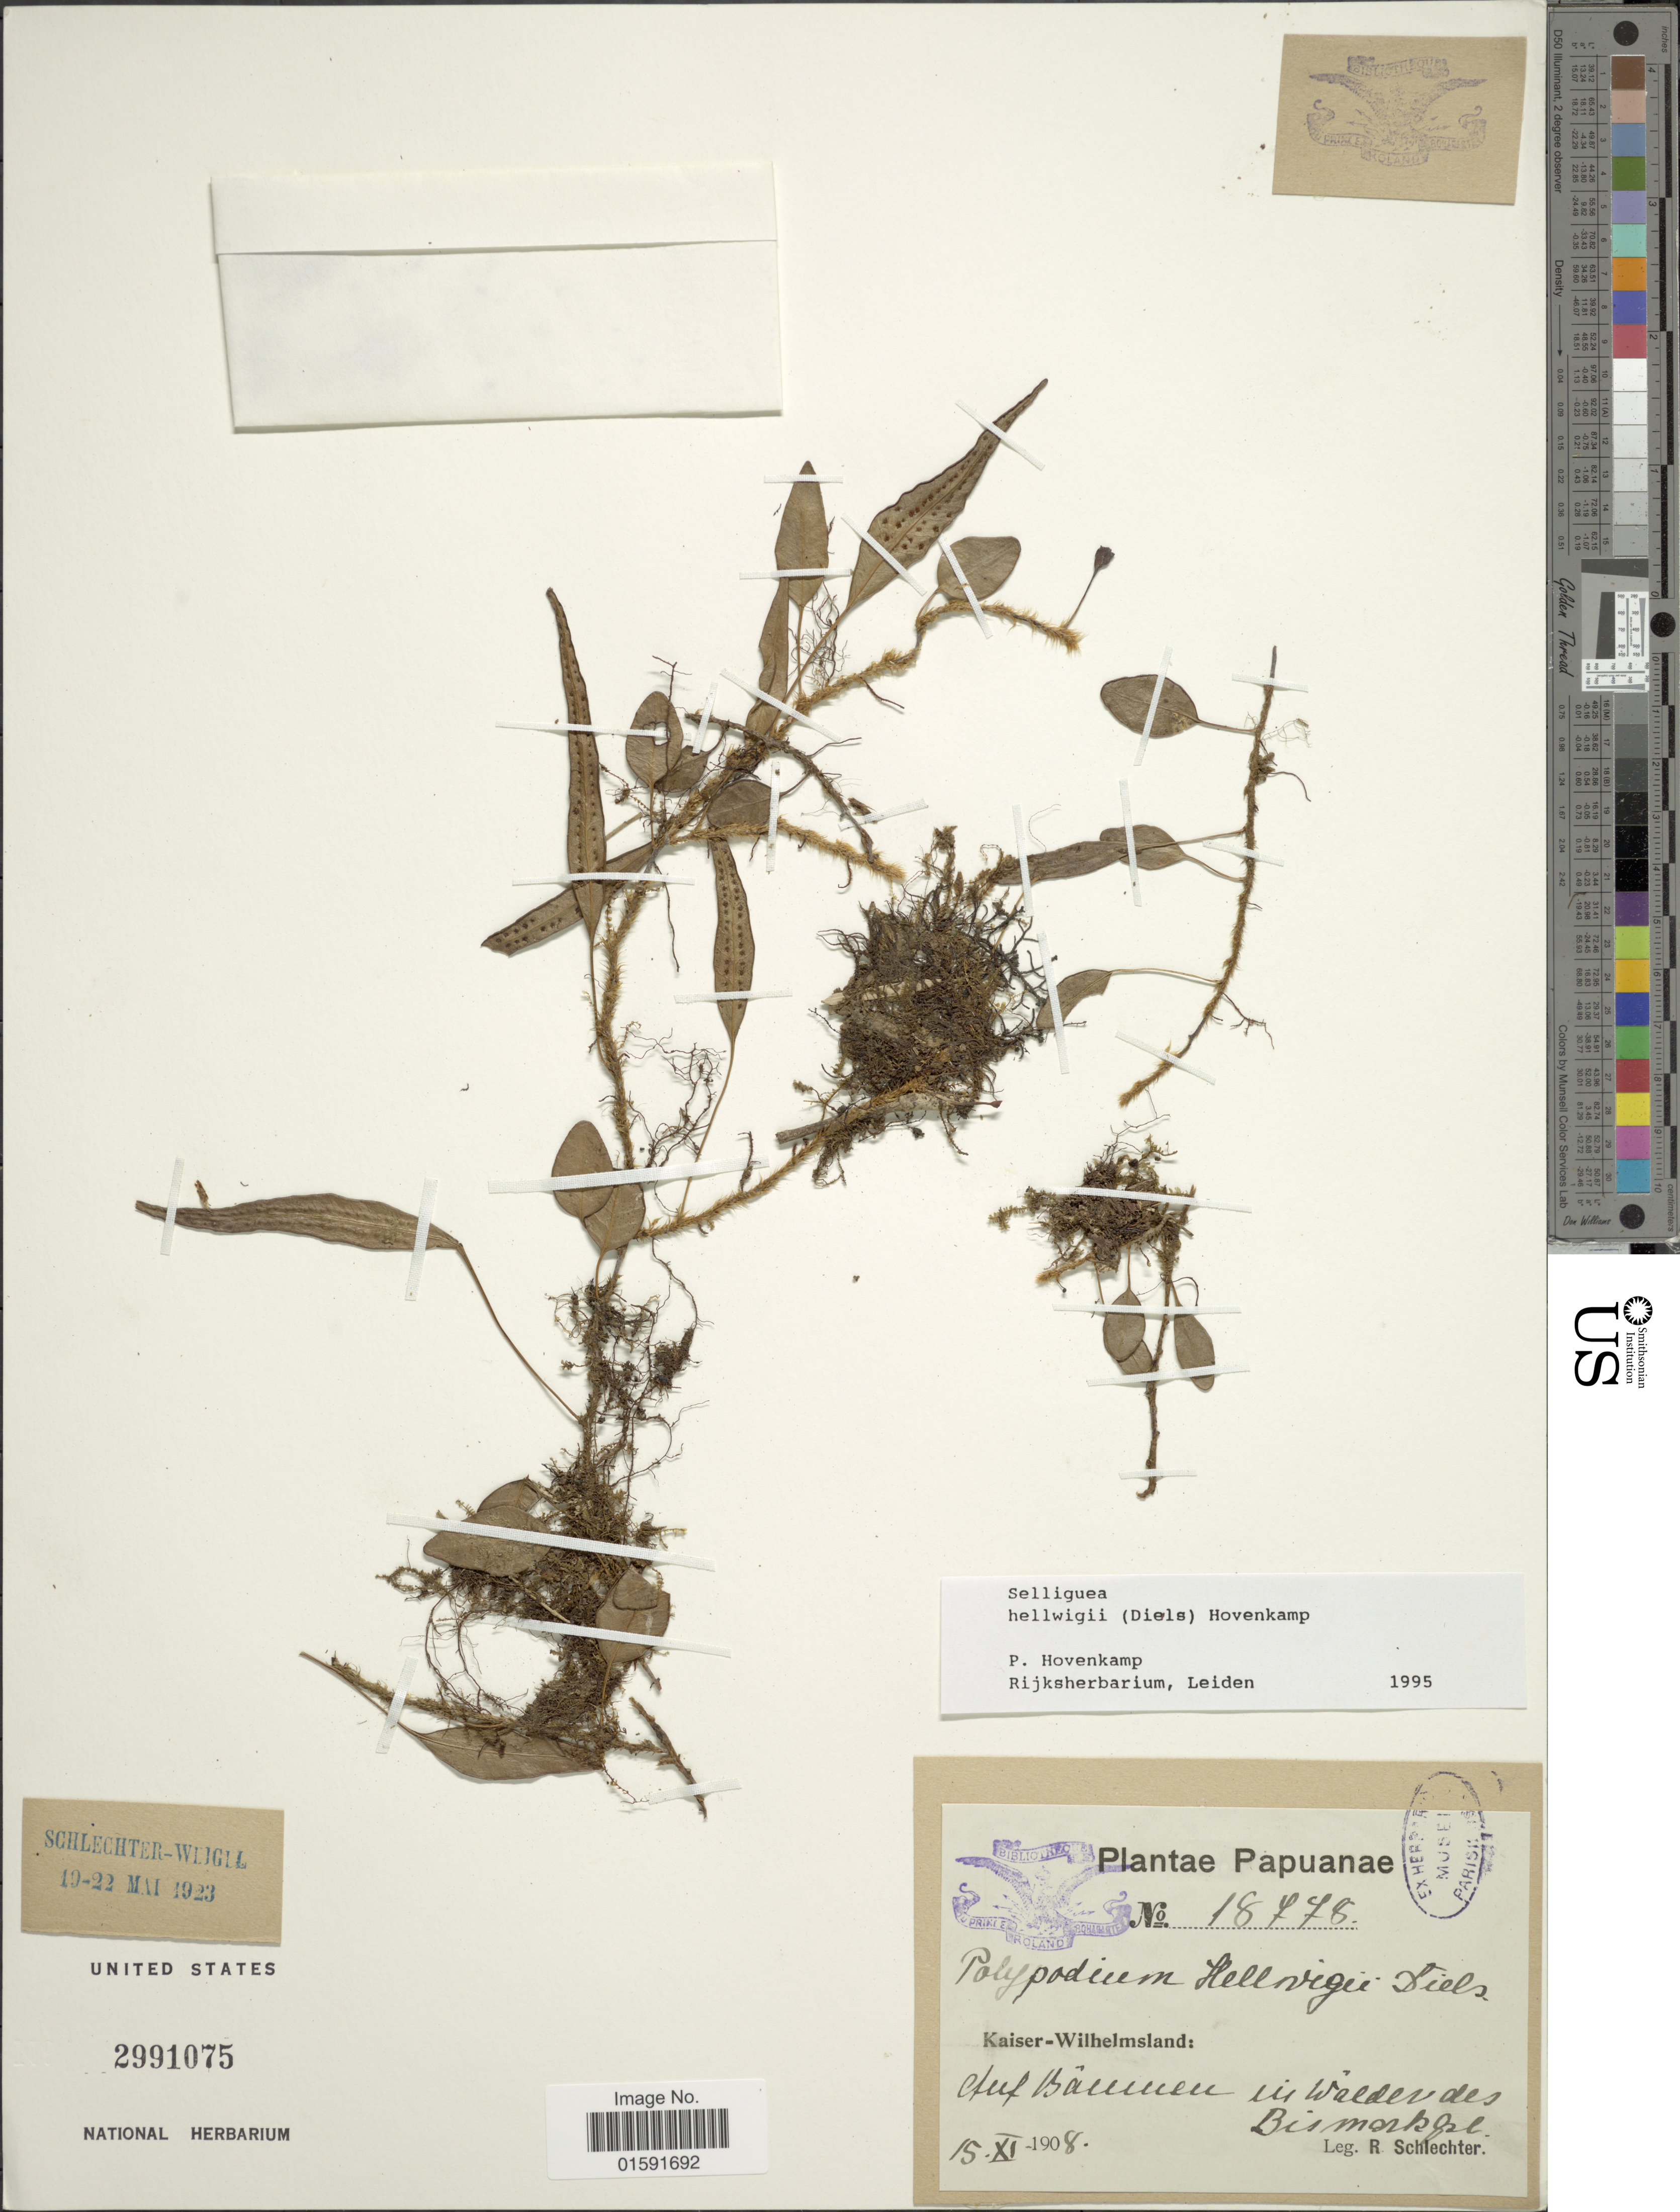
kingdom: Plantae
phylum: Tracheophyta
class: Polypodiopsida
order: Polypodiales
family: Polypodiaceae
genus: Selliguea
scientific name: Selliguea hellwigii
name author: (Diels) Hovenkamp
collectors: F. R. R. Schlechter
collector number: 18778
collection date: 1908-11-15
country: Papua New Guinea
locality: Kaiser-Wilhelmsland, Auf Bäumen in Wälder des Bismarck geb.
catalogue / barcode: US 2991075